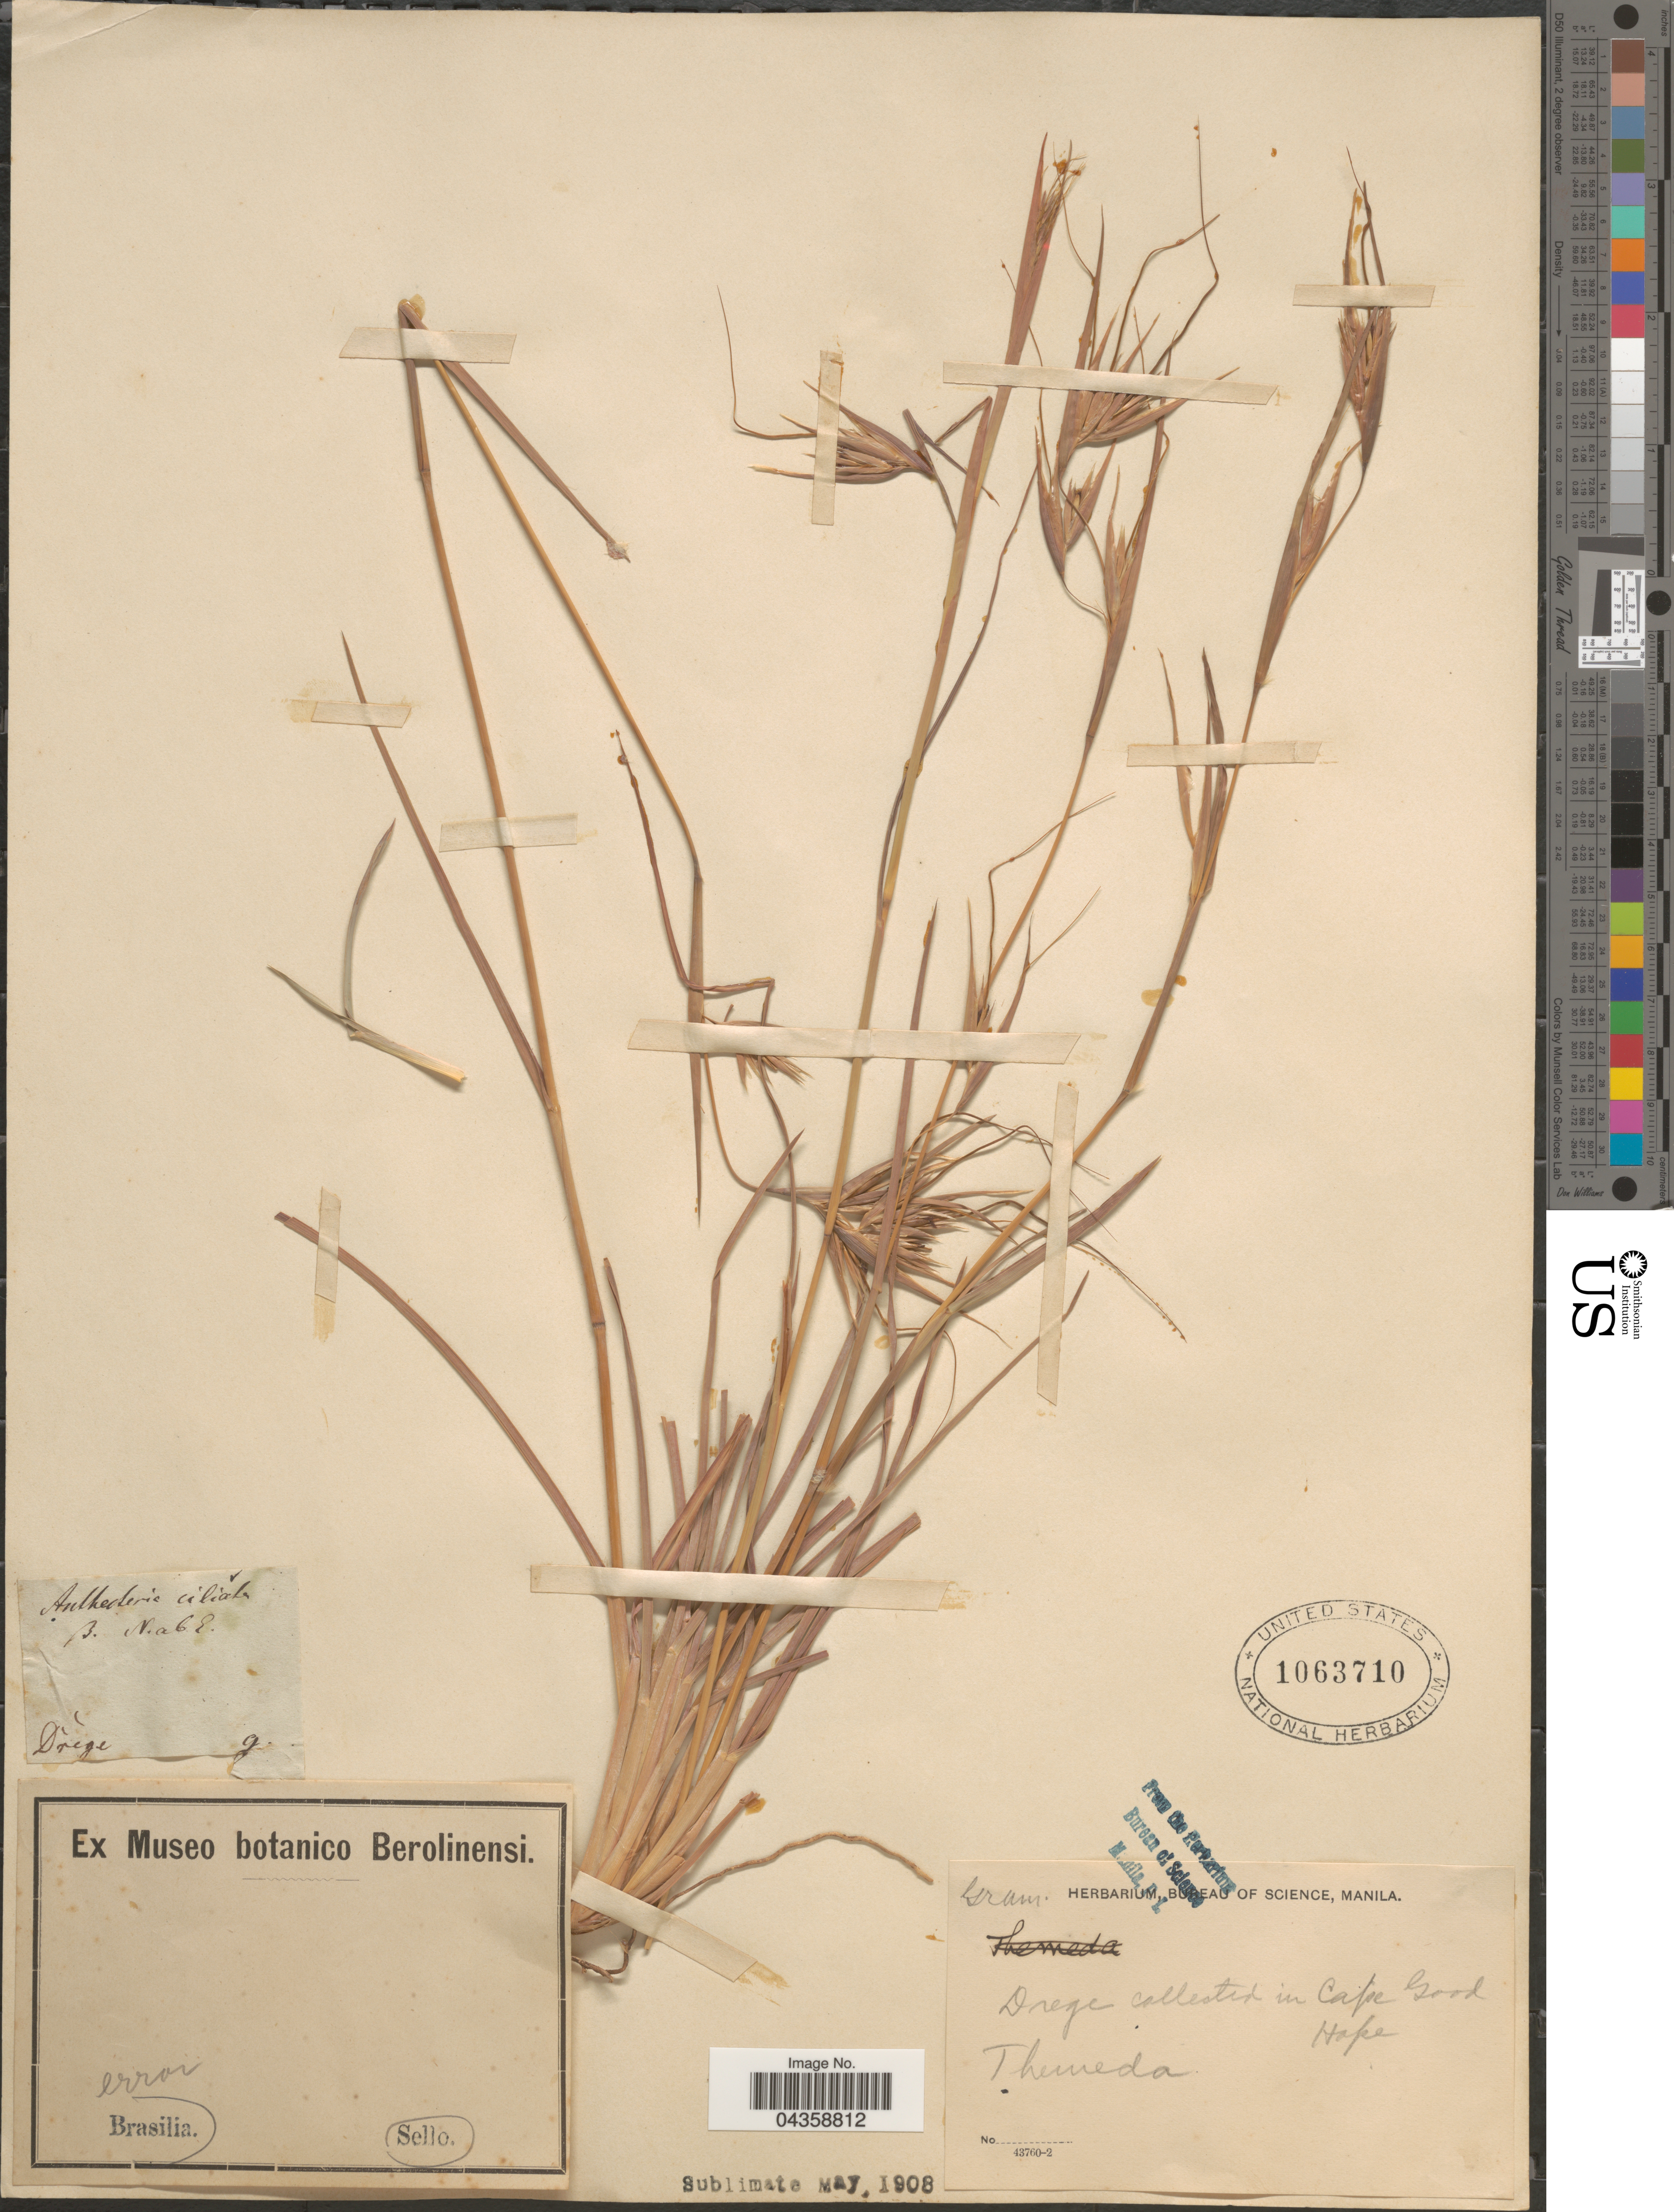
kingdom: Plantae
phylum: Tracheophyta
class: Liliopsida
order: Poales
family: Poaceae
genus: Themeda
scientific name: Themeda quadrivalvis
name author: (L.) Kuntze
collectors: Drege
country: South Africa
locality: In Cape Good Hope.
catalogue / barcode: US 1063710